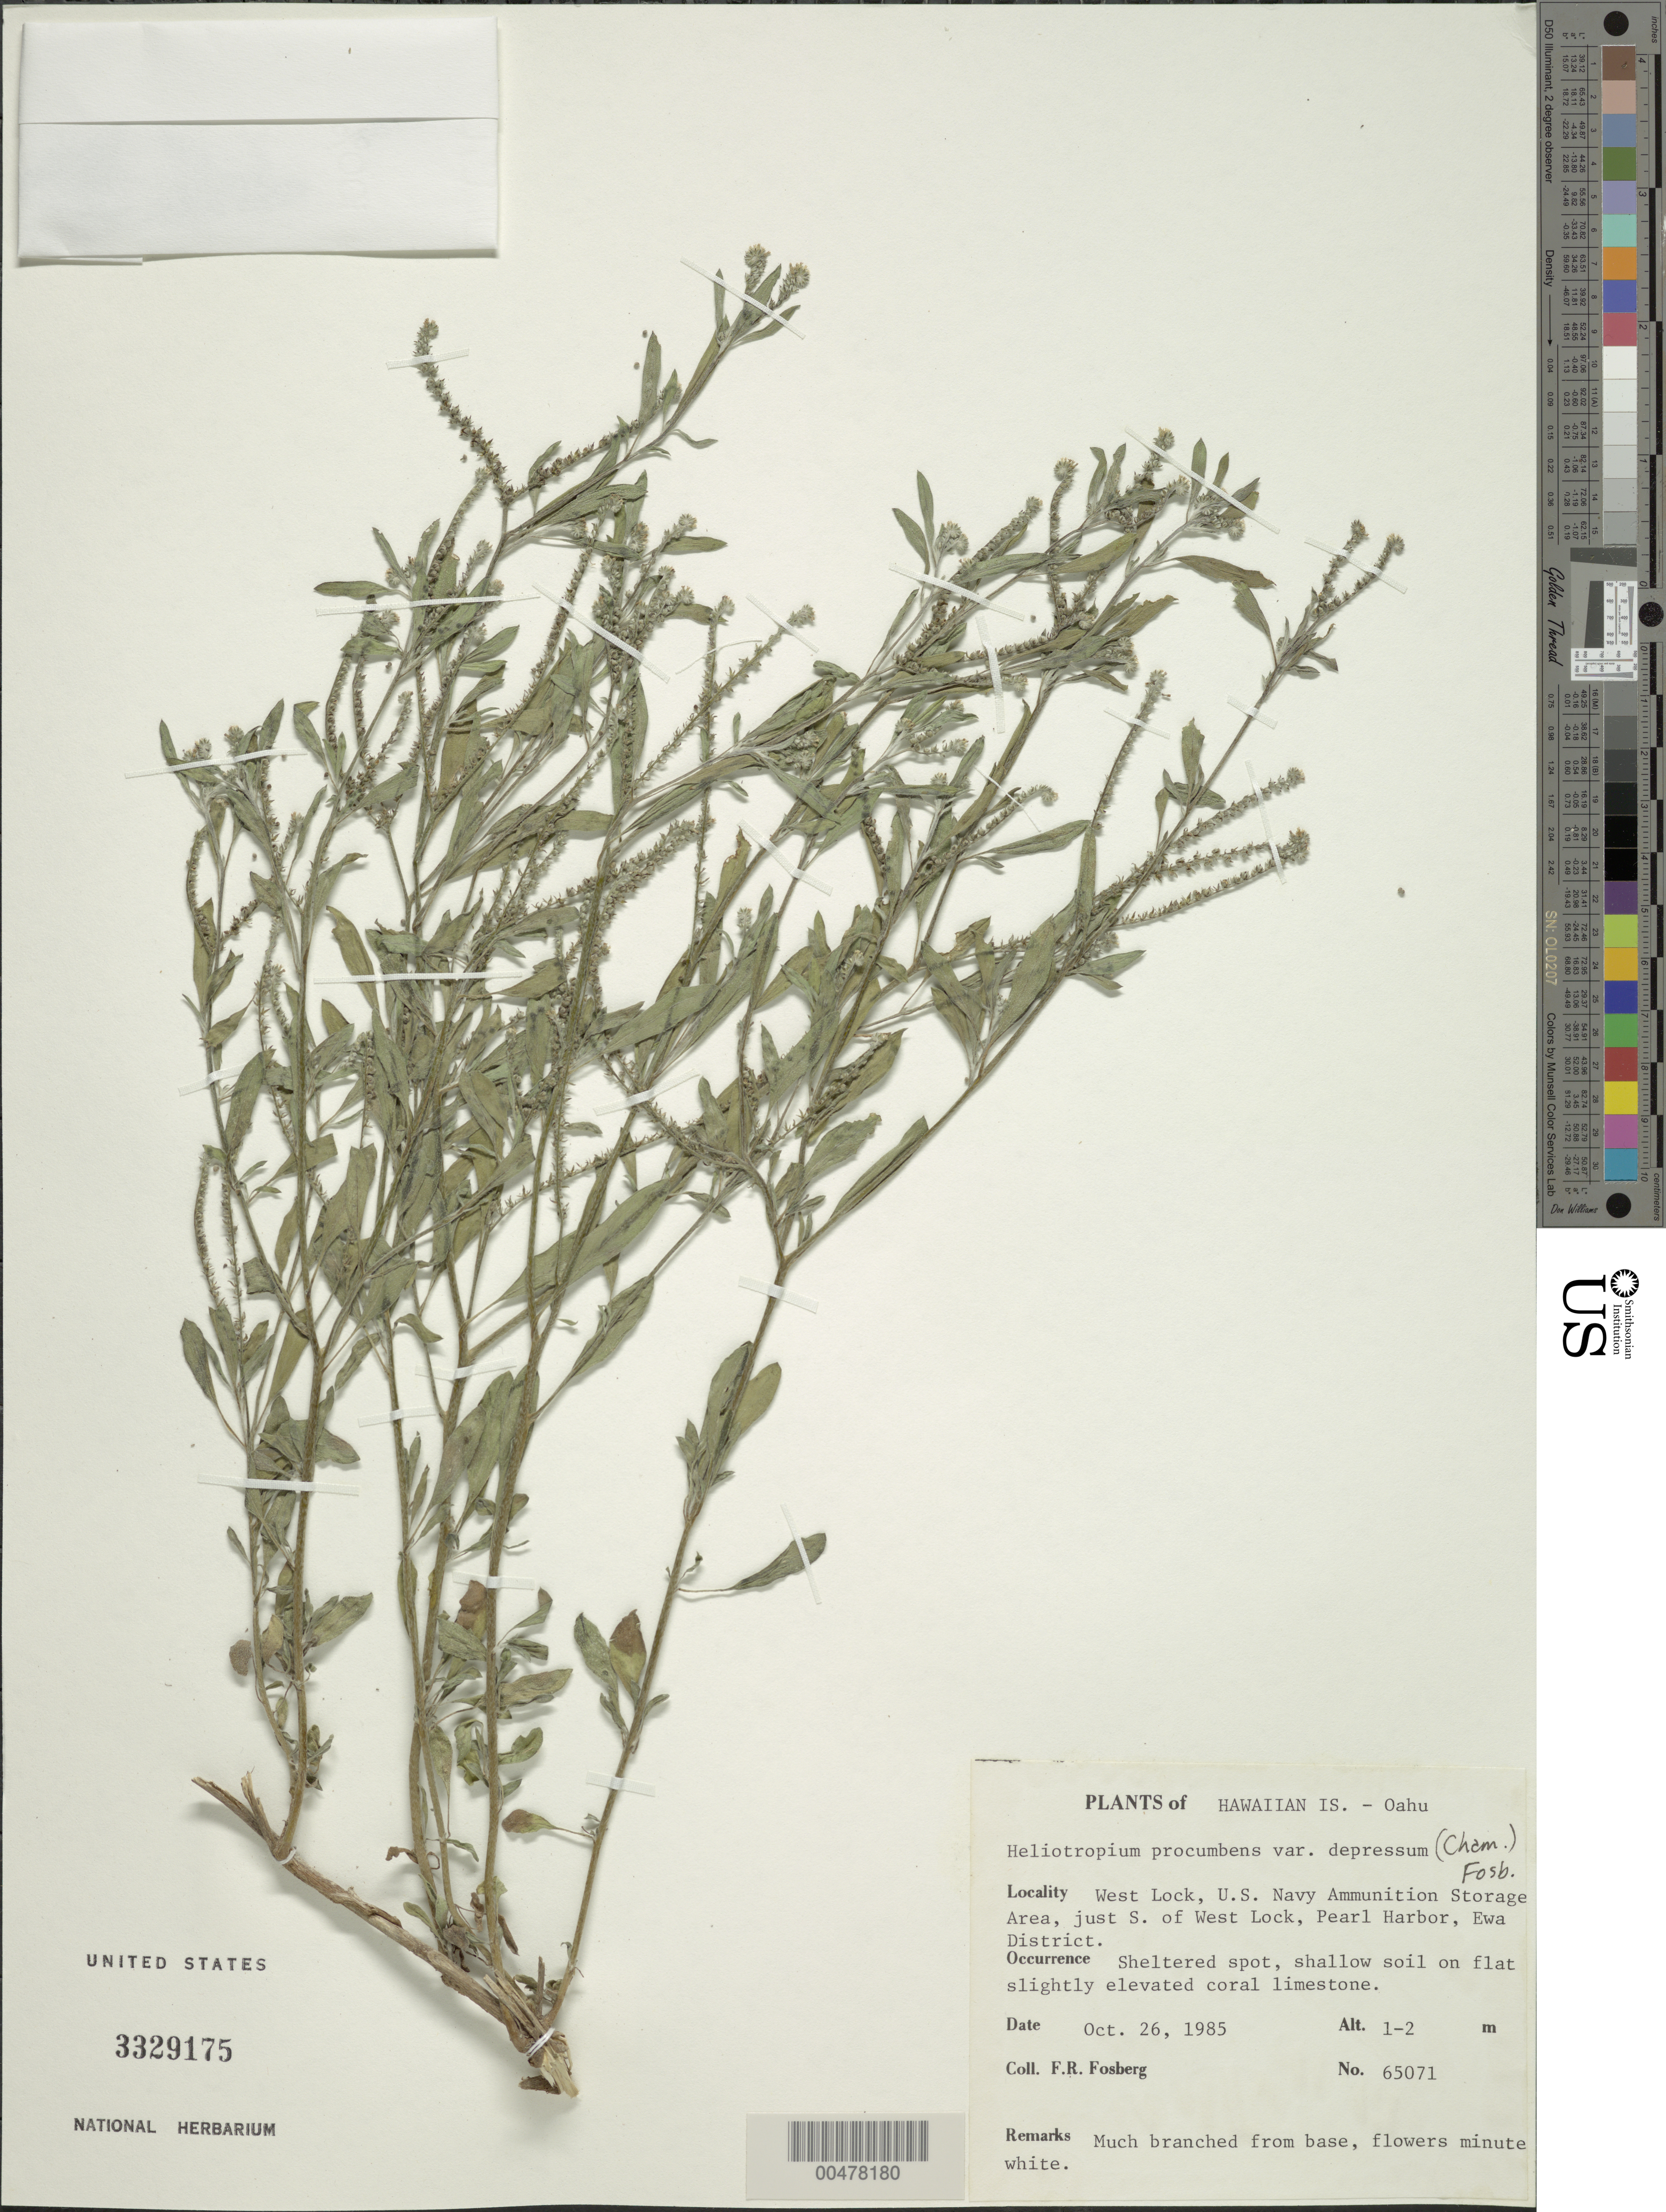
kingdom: Plantae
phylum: Tracheophyta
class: Magnoliopsida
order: Boraginales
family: Heliotropiaceae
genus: Euploca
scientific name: Euploca procumbens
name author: (Mill.) Diane & Hilger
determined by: Wagner, W. L., (BOT), Smithsonian Institution - National Museum of Natural History (UNITED STATES)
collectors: F. R. Fosberg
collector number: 65071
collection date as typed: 26 Oct 1985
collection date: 1985-10-26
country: United States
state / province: Hawaii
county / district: Honolulu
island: Oahu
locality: West Lock, US Navy Ammunition Storage Area, just S of West Lock, Pearl Harbor, Ewa Dist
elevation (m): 1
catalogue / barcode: US 3329175